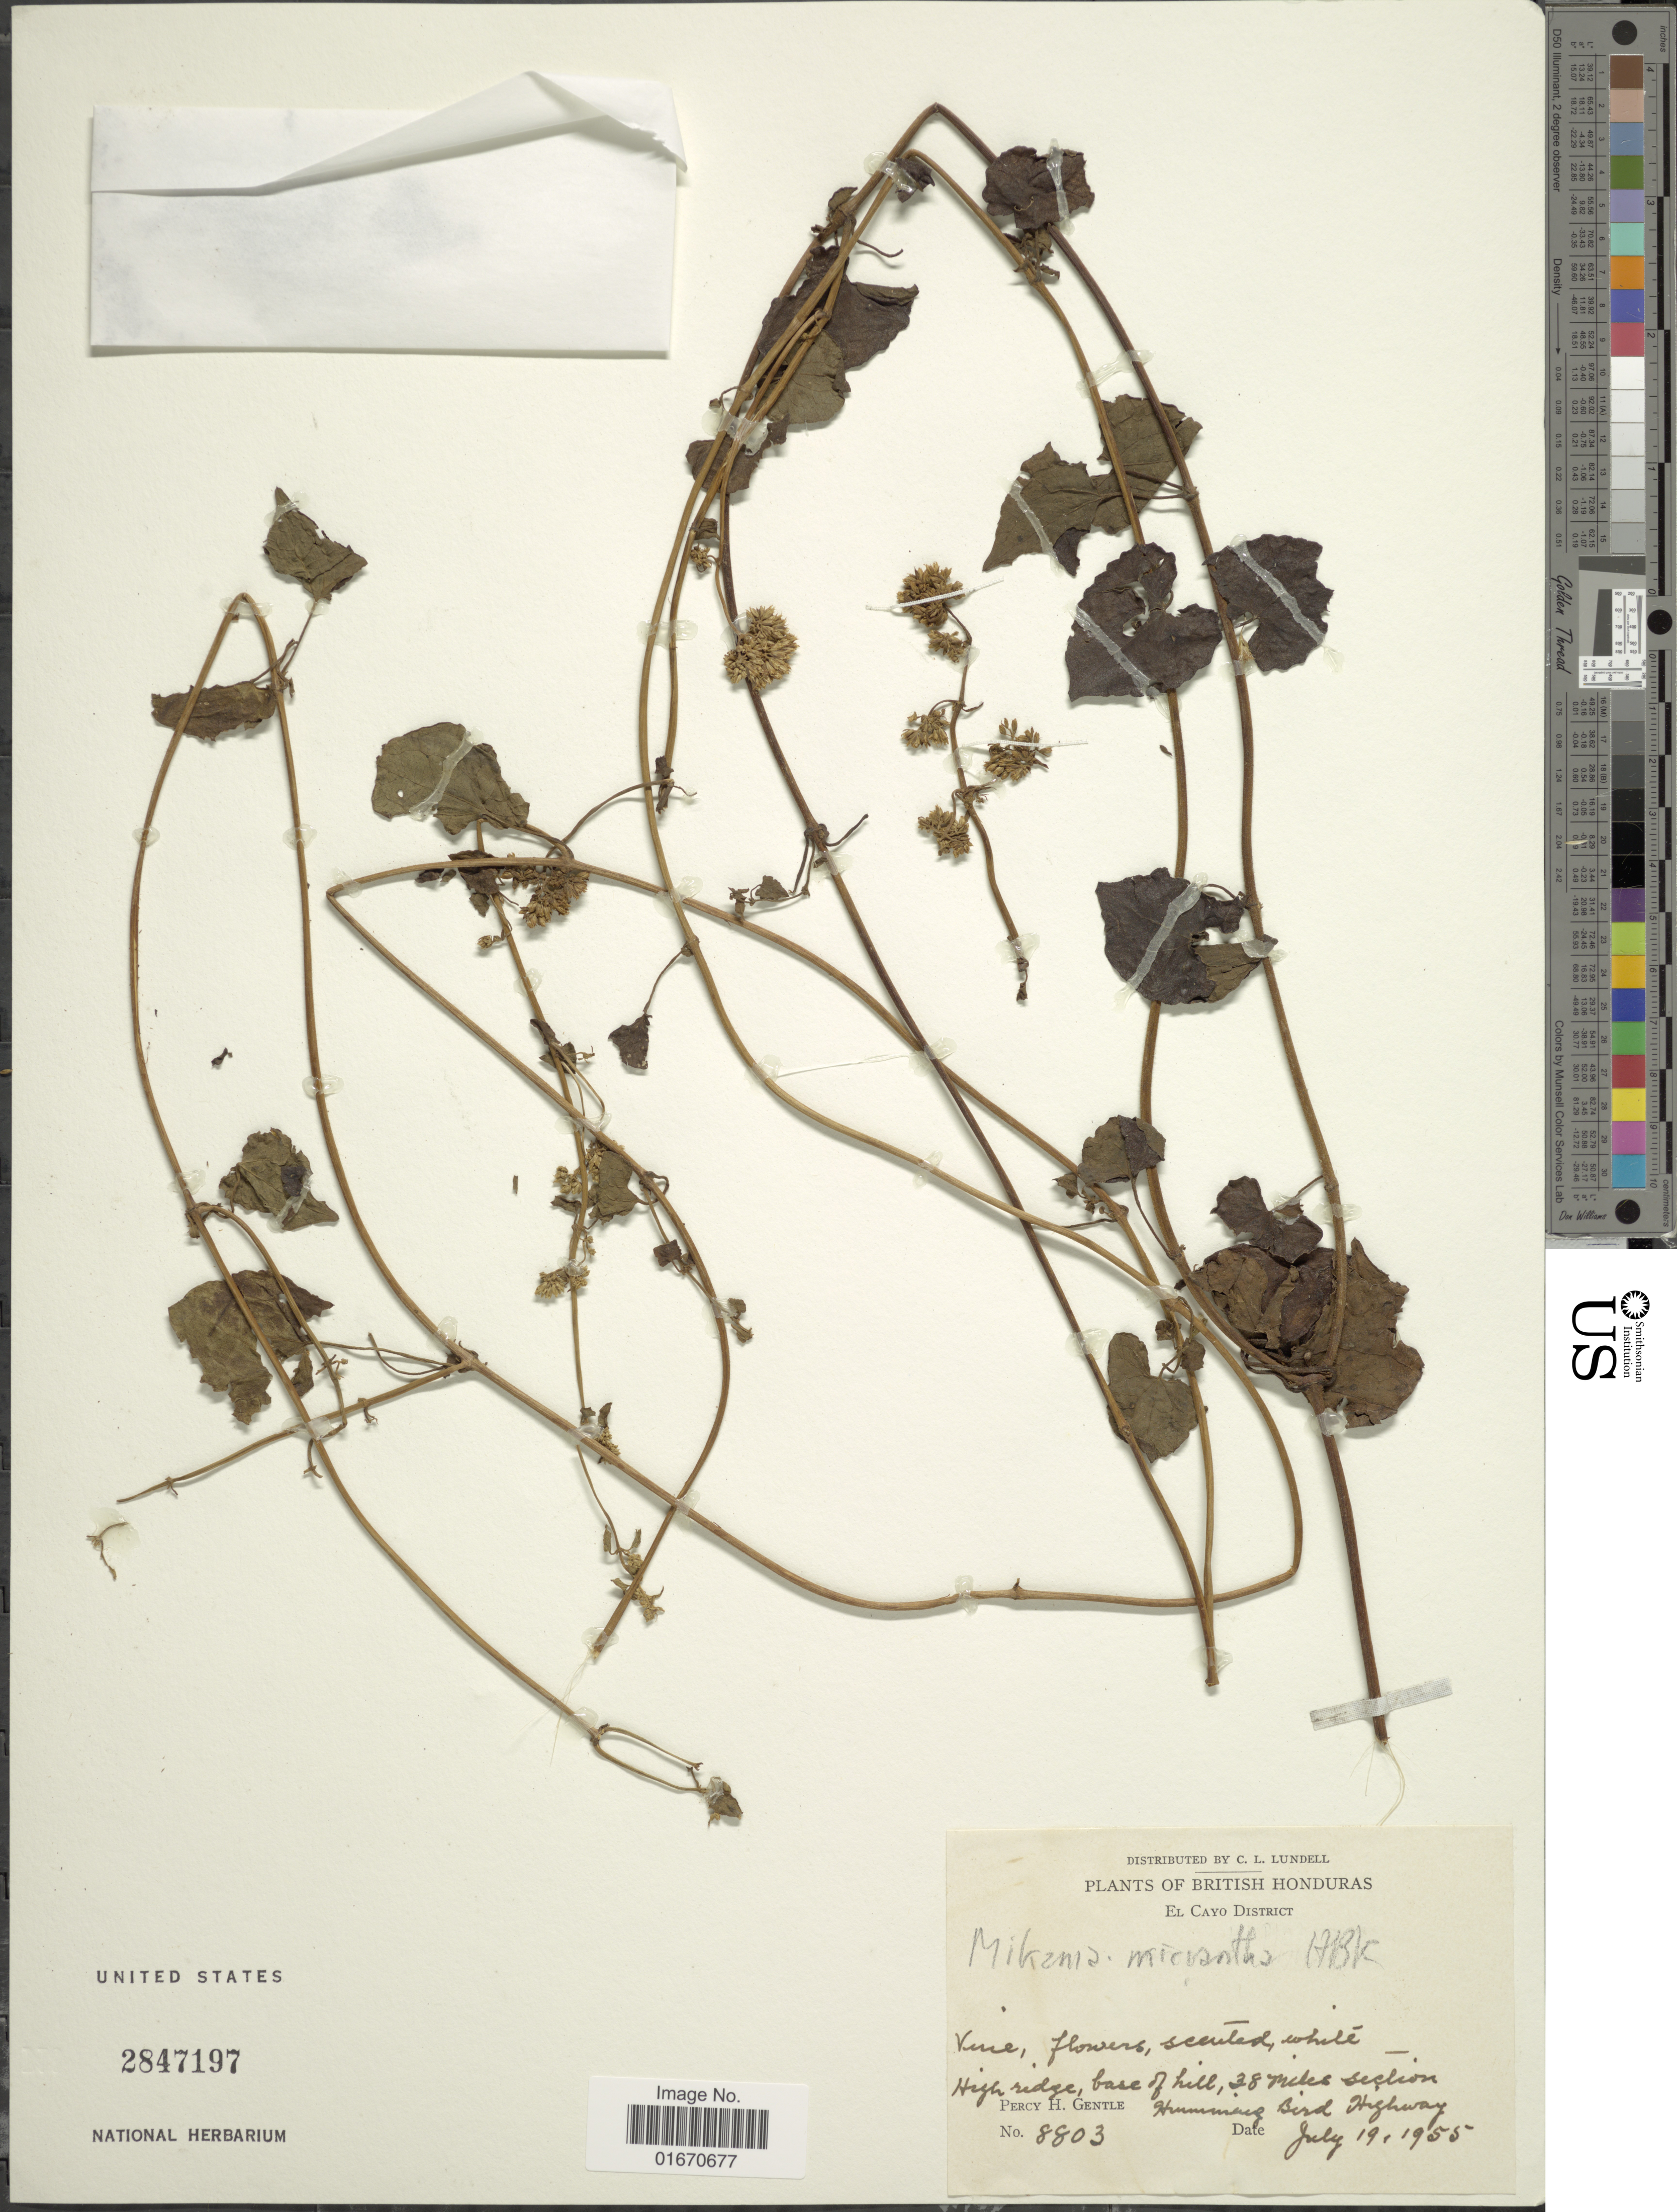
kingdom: Plantae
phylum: Tracheophyta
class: Magnoliopsida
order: Asterales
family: Asteraceae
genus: Mikania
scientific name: Mikania micrantha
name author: Kunth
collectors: P. H. Gentle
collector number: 8803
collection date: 1955-07-19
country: Belize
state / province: Cayo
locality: British Honduras, El Cayo District, 38 miles section Humming Bird Highway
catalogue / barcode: US 2847197